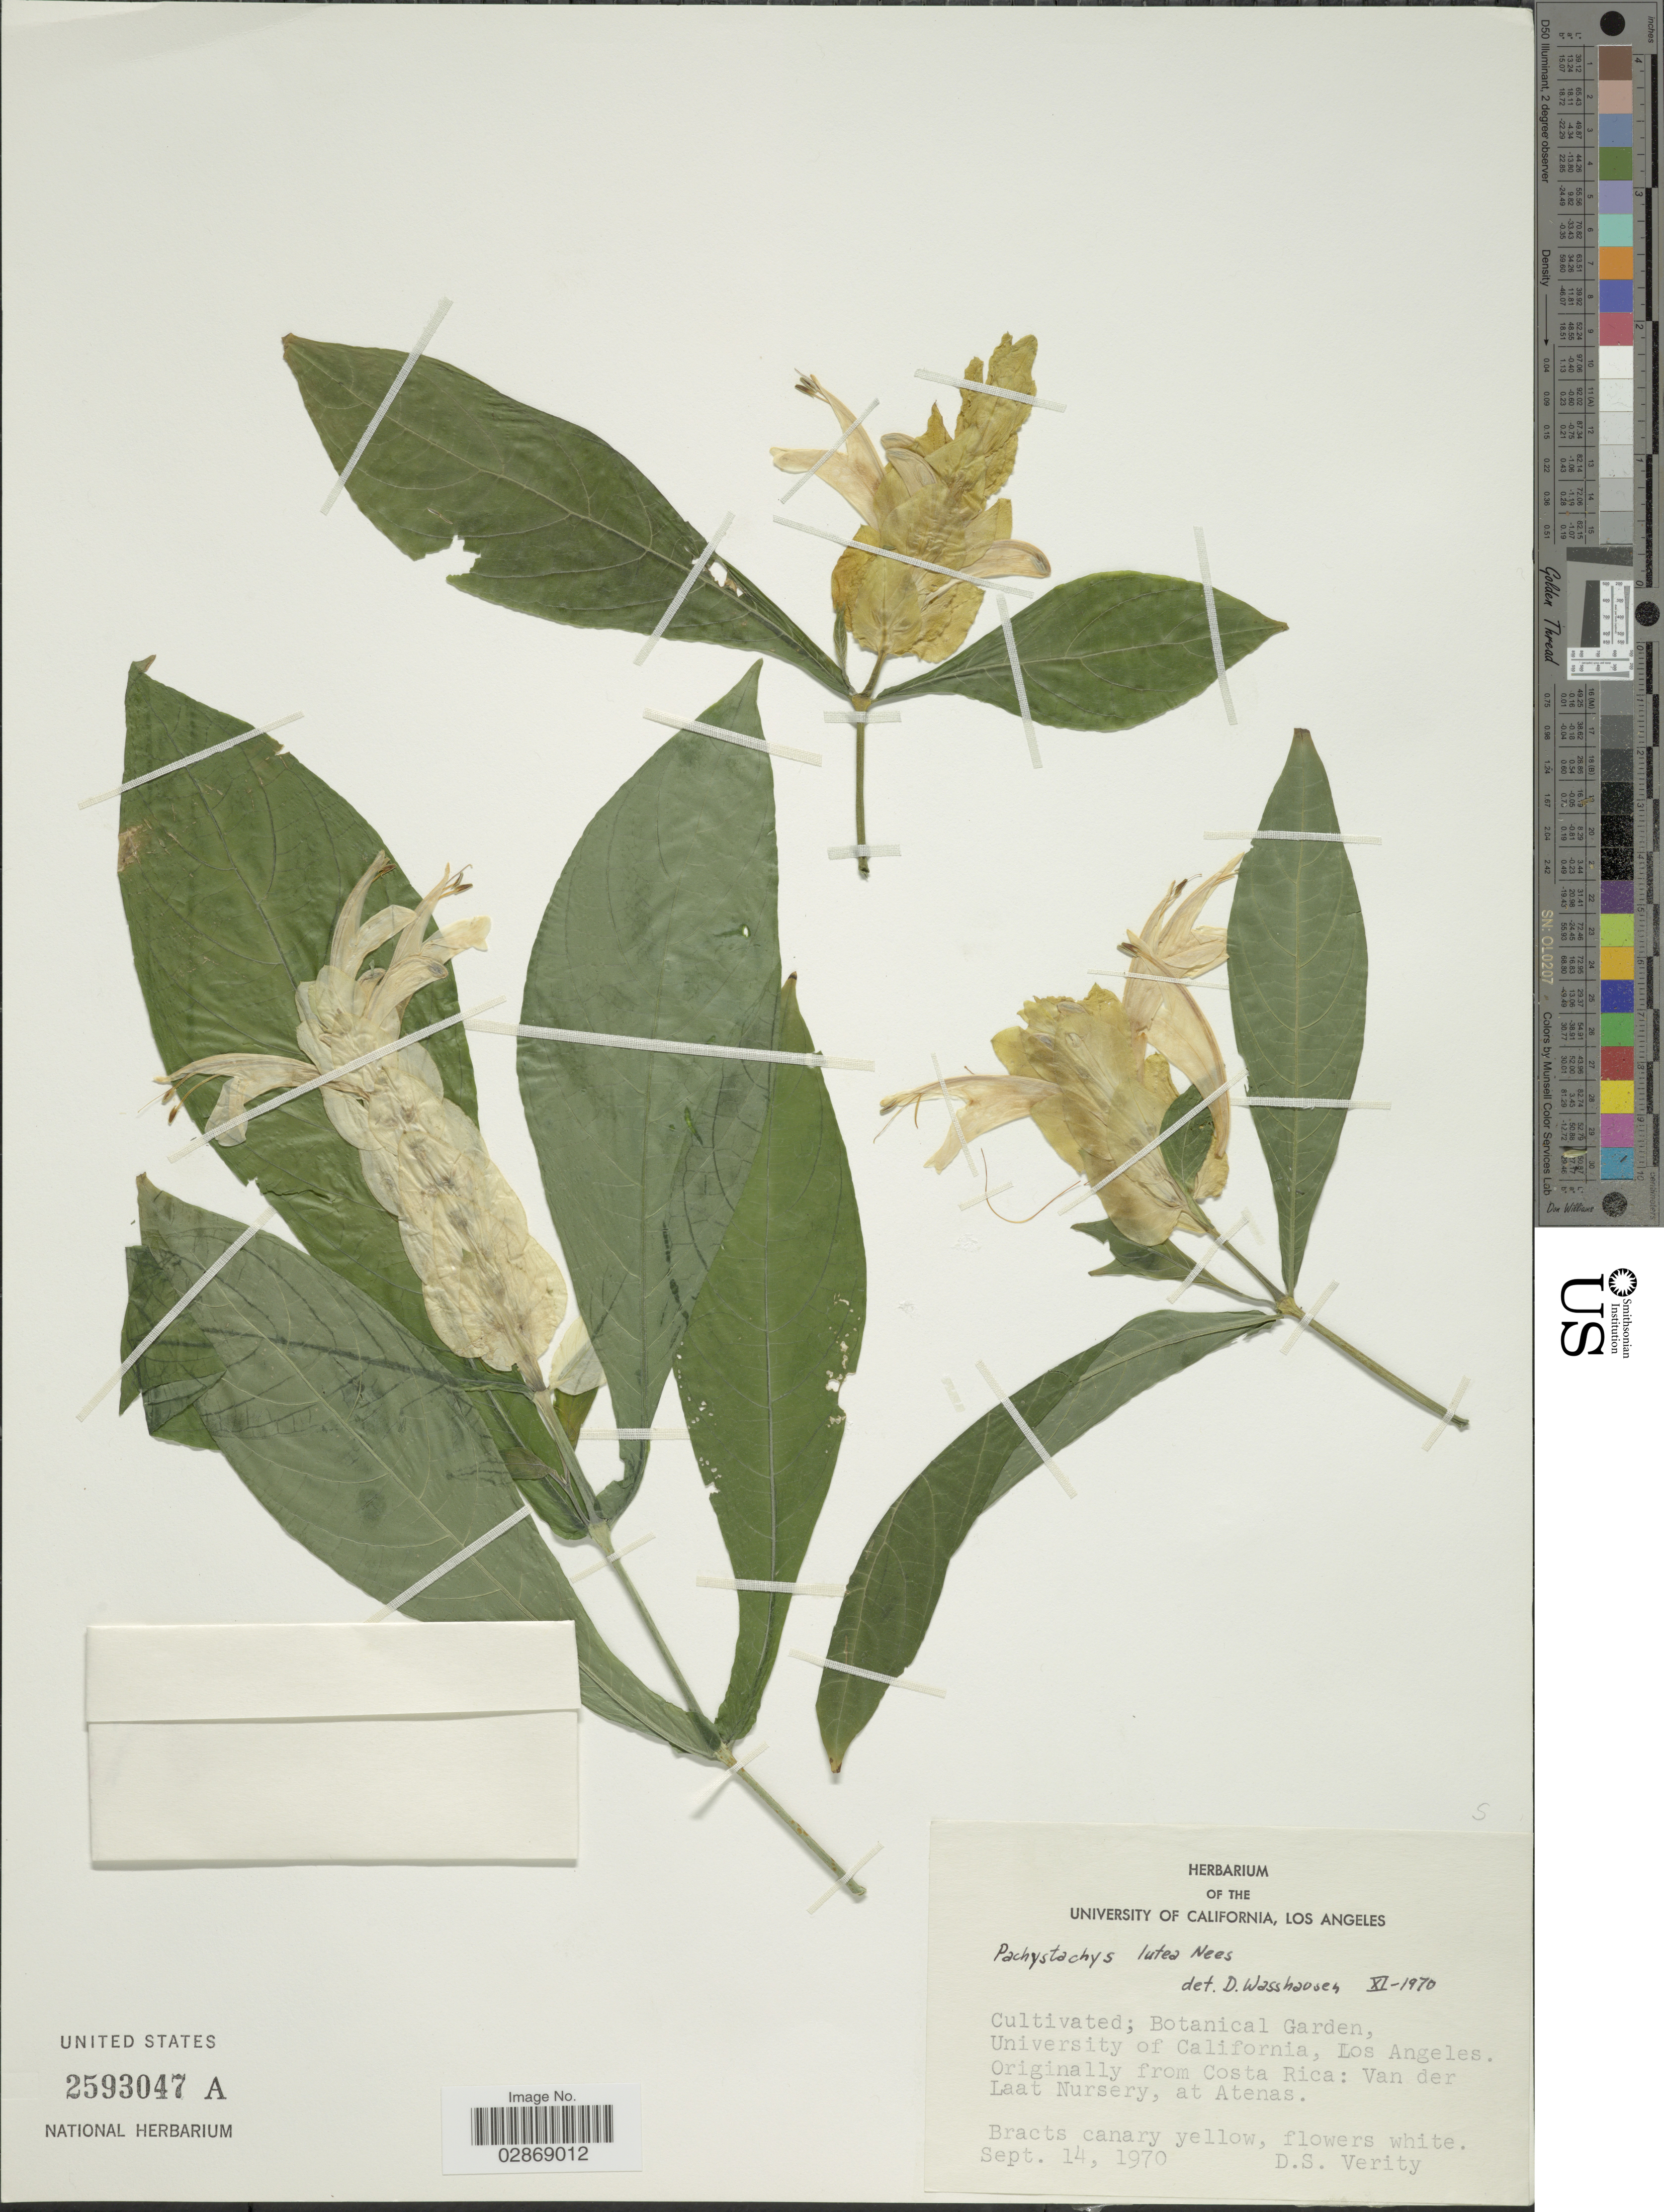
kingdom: Plantae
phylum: Tracheophyta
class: Magnoliopsida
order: Lamiales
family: Acanthaceae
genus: Pachystachys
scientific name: Pachystachys lutea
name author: Nees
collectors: D. Verity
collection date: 1970-09-14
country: United States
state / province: California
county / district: Los Angeles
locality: Botanical Garden, University of California, Los Angeles.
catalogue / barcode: US 2593047A